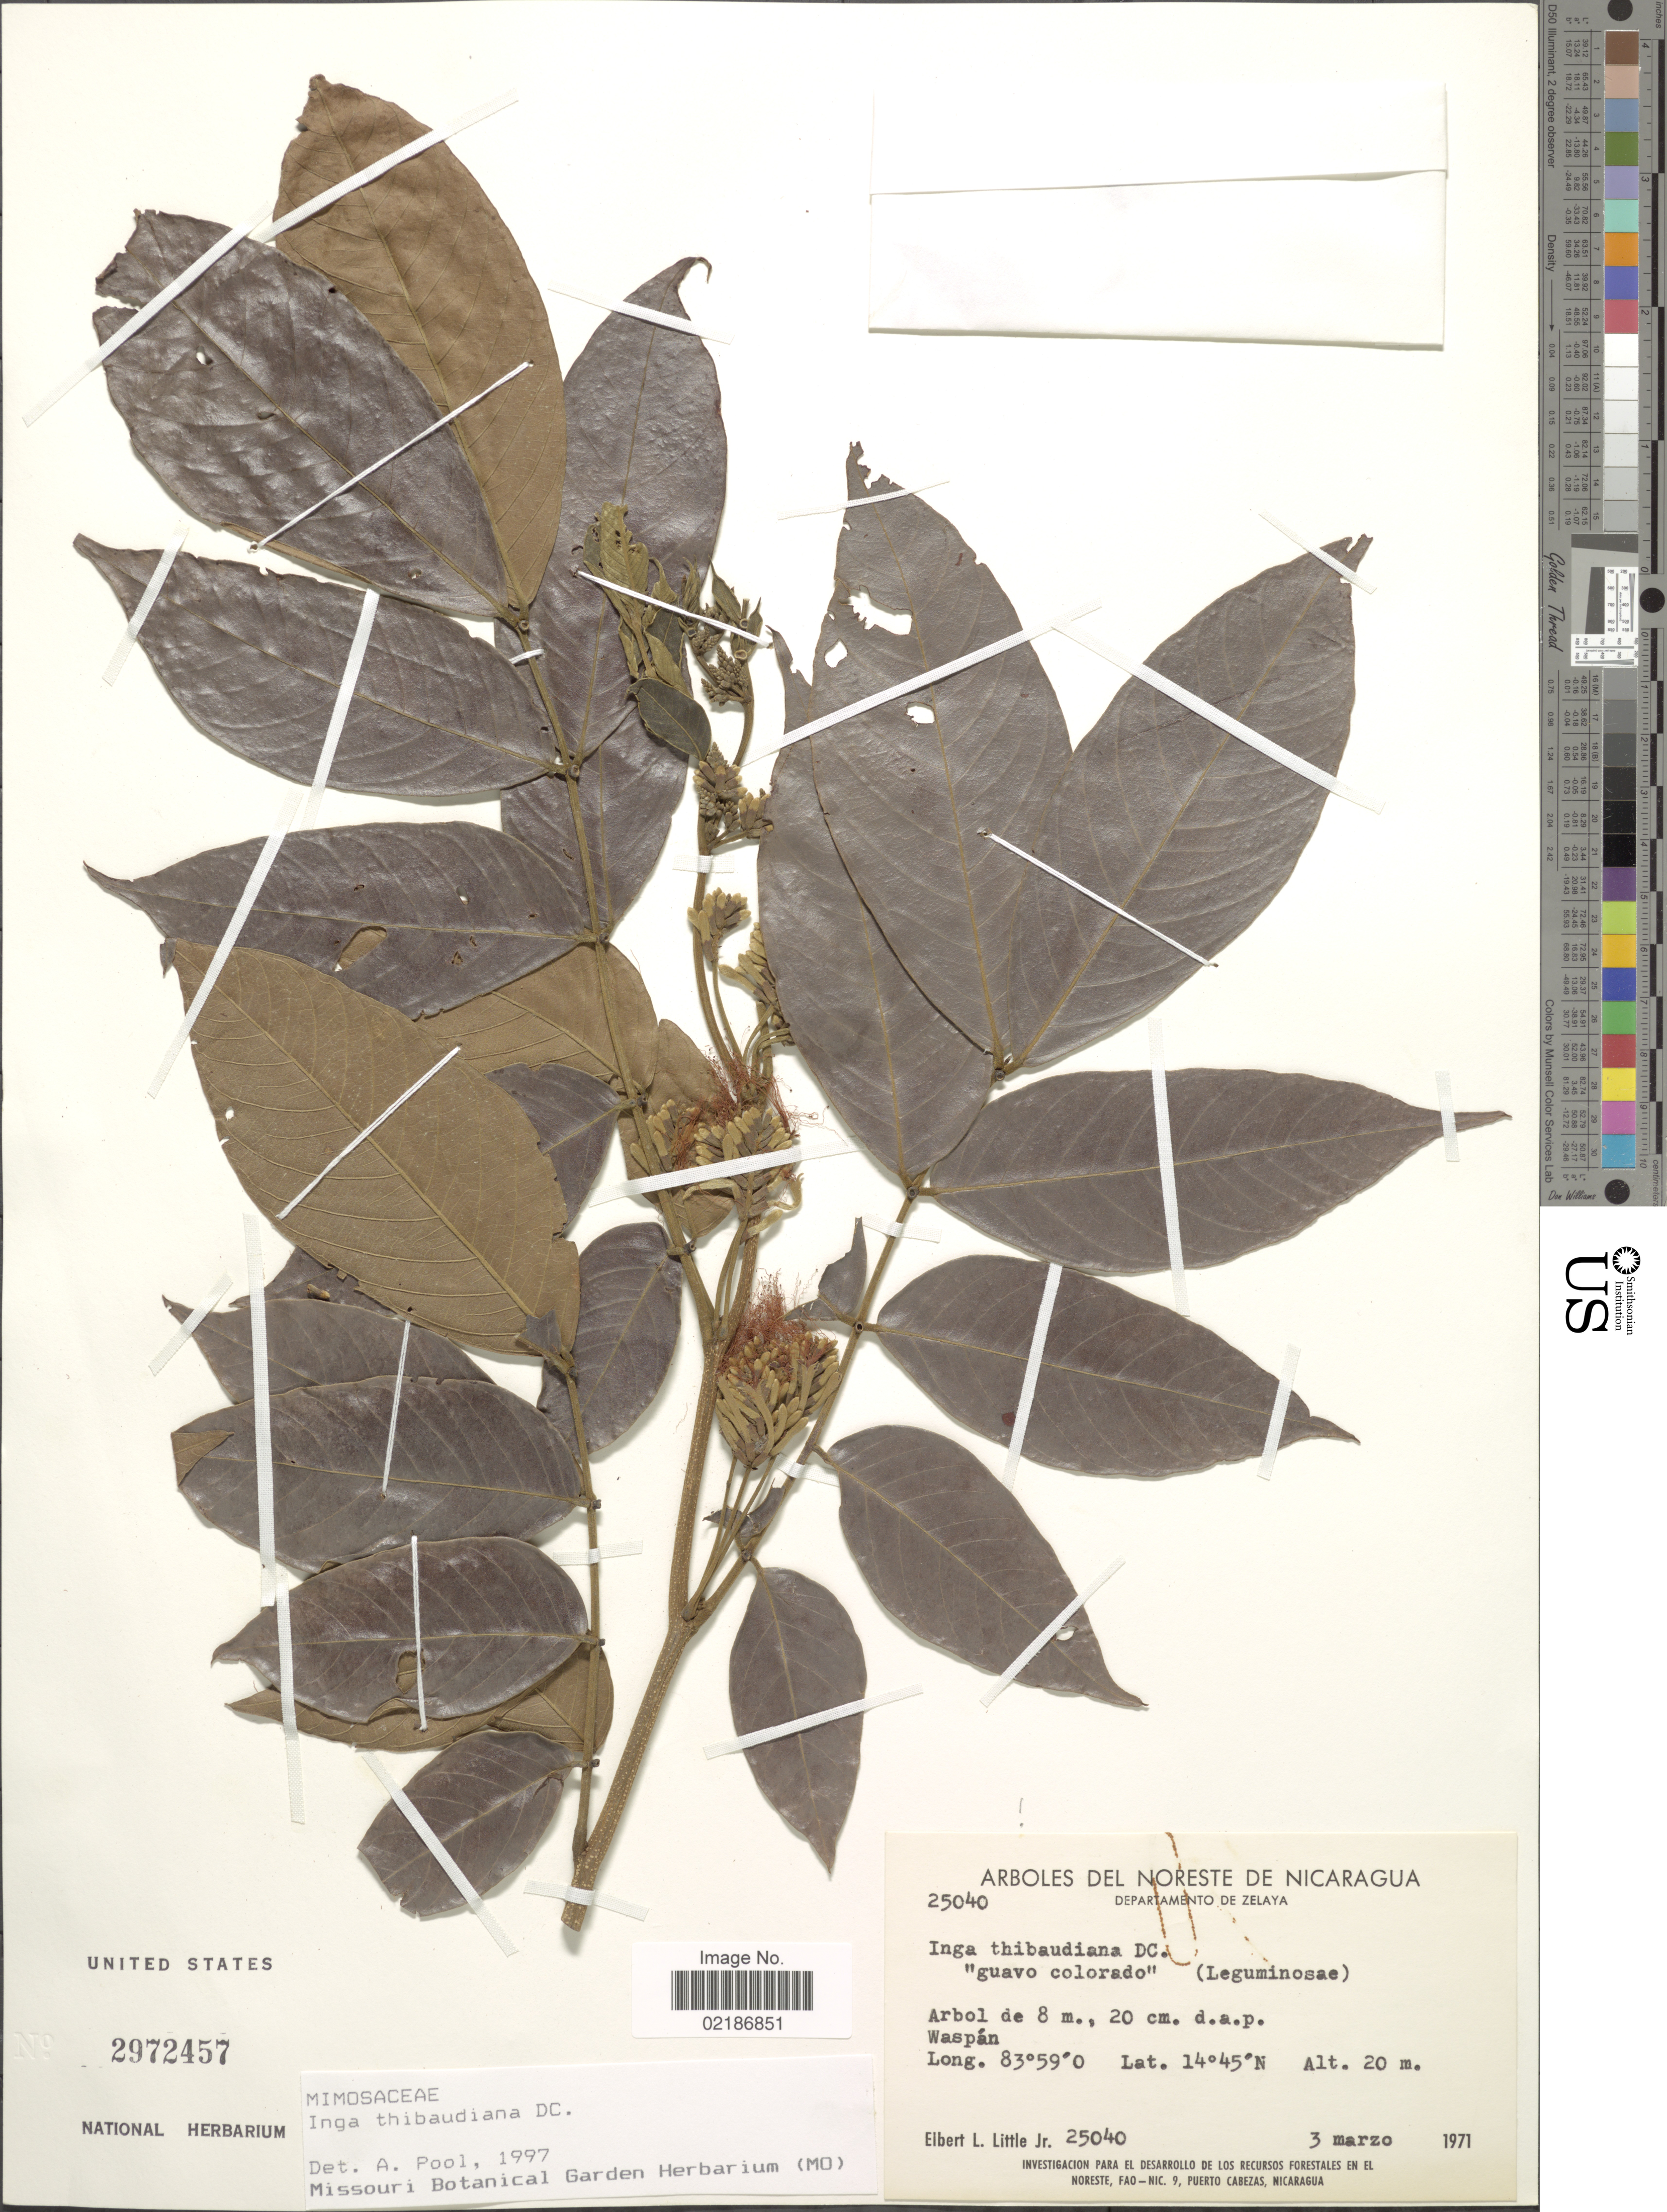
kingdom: Plantae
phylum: Tracheophyta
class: Magnoliopsida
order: Fabales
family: Fabaceae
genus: Inga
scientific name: Inga thibaudiana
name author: DC.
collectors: E. L. Little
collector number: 25040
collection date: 1971-03-03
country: Nicaragua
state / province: Atlantico Norte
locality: Noreste de Nicaragua, Departamento de Zelaya, Waspan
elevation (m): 20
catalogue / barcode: US 2972457